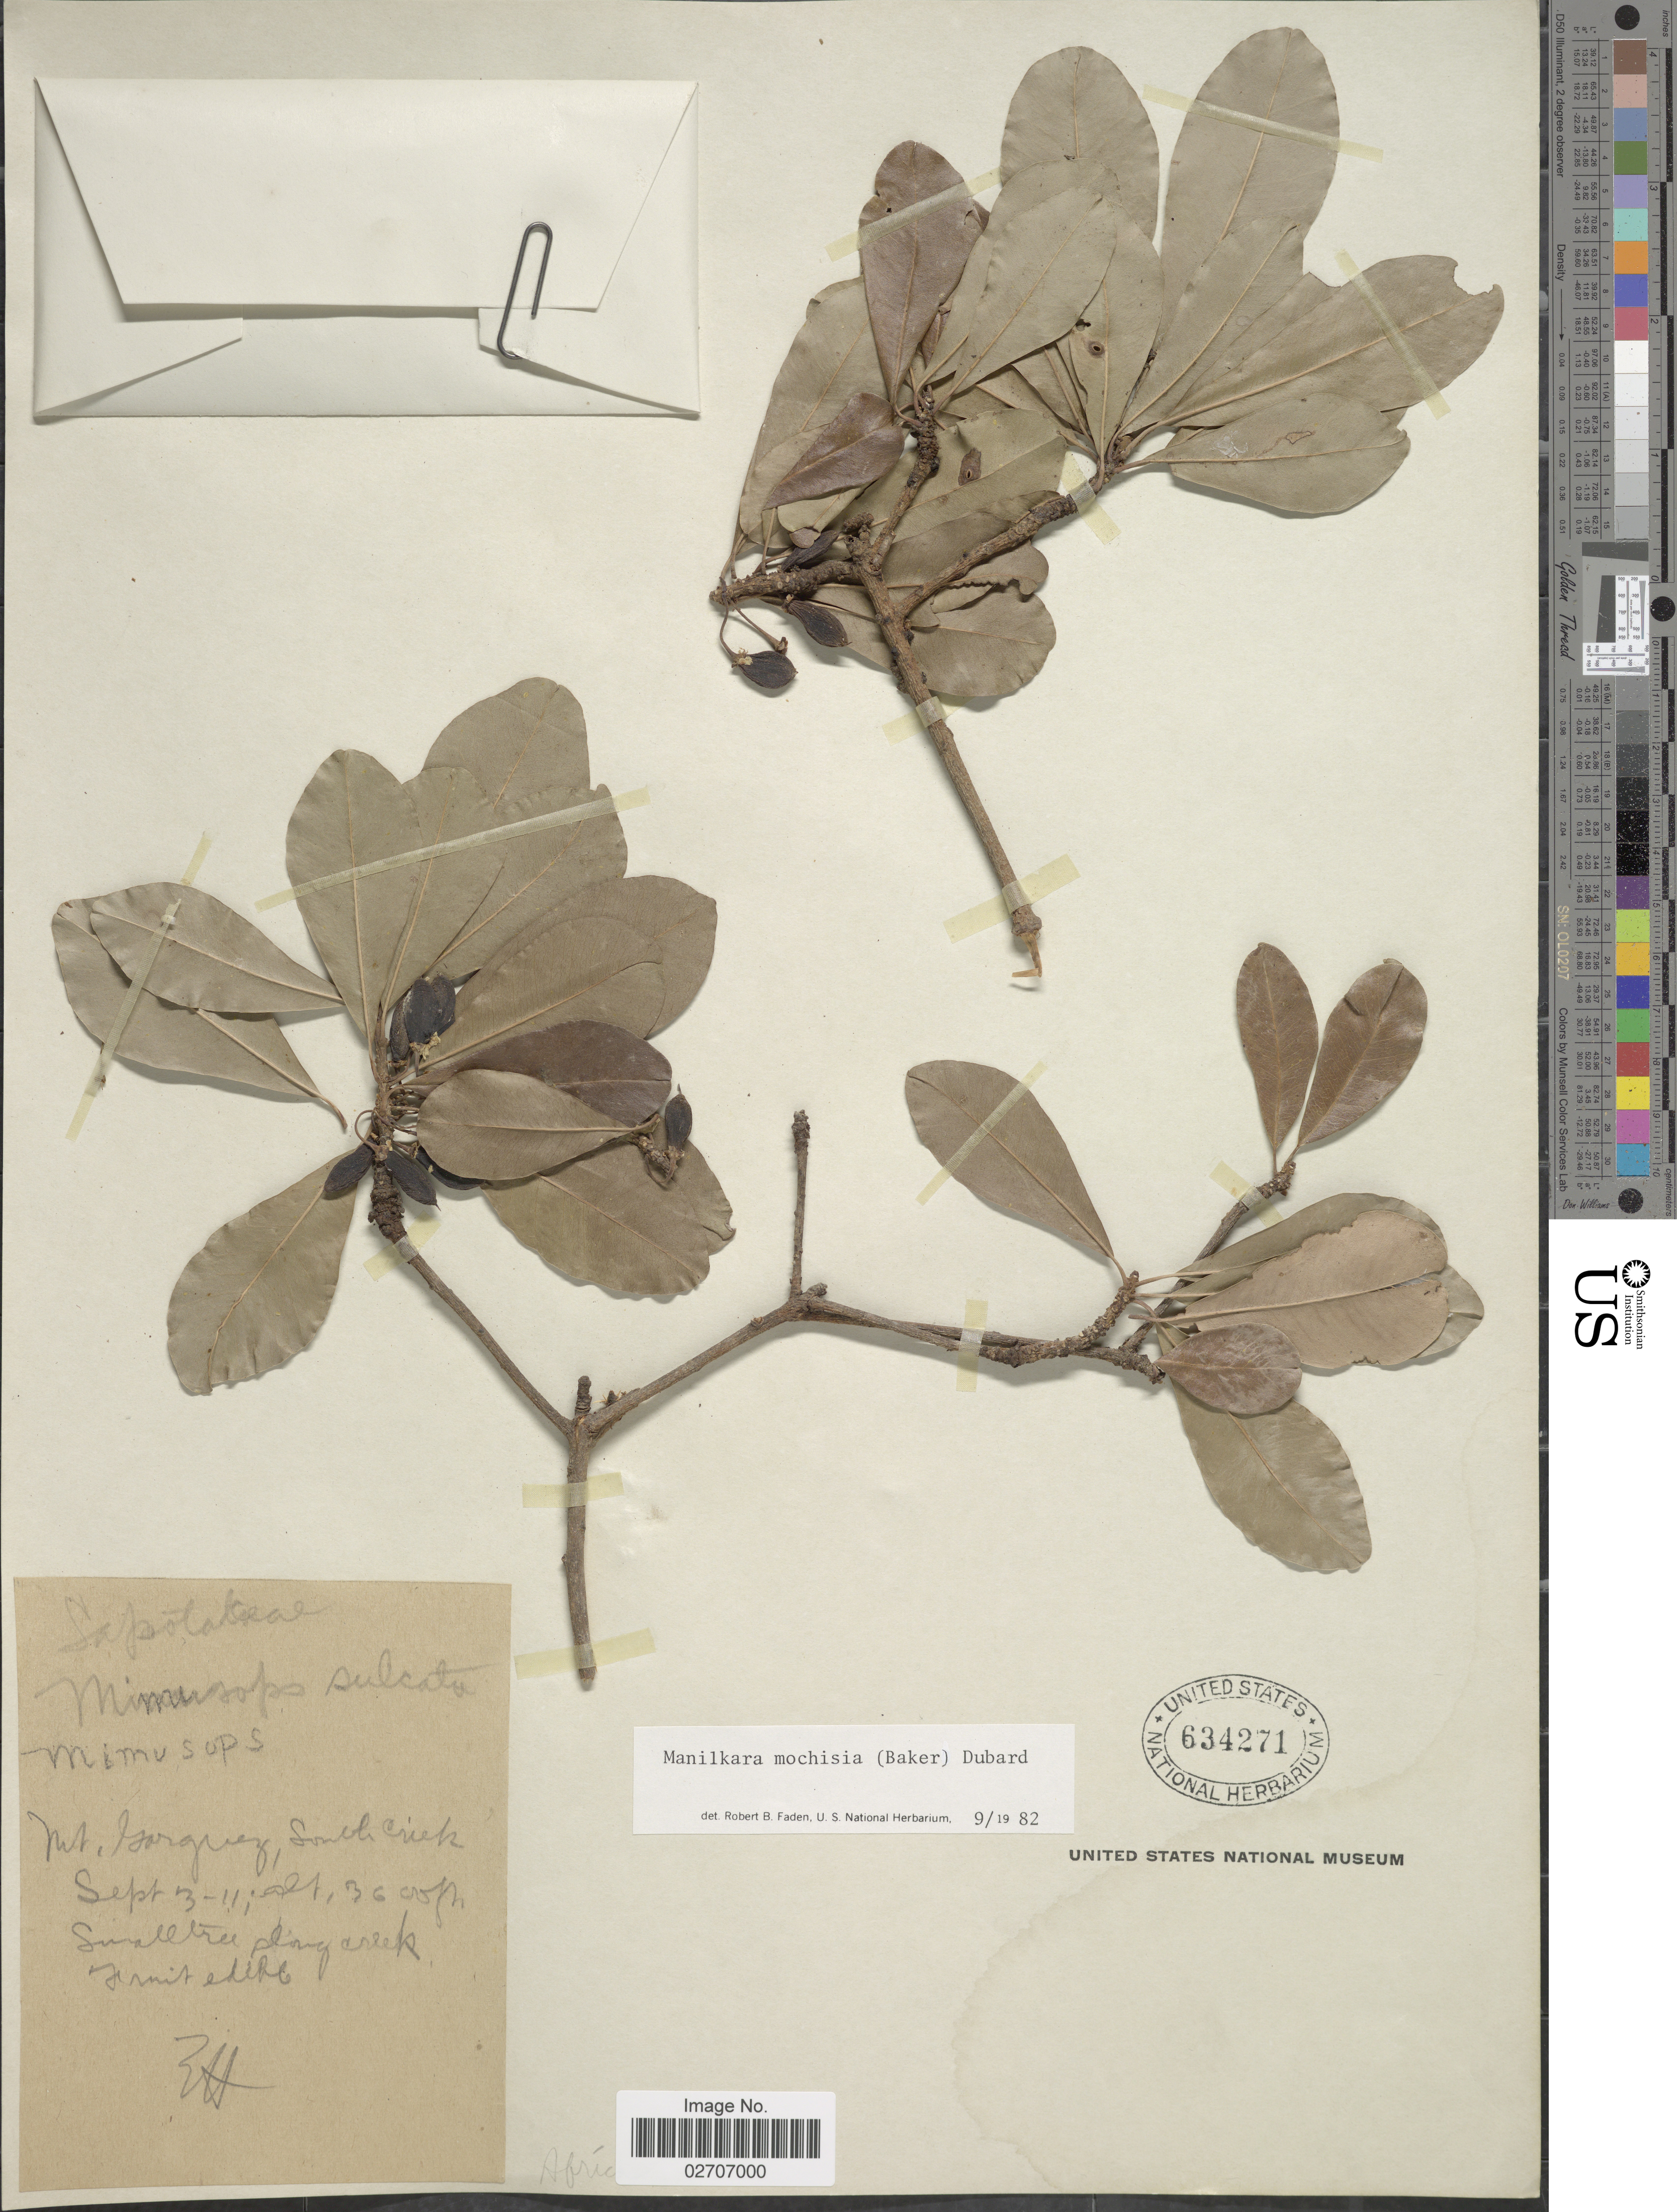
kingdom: Plantae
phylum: Tracheophyta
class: Magnoliopsida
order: Ericales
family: Sapotaceae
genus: Manilkara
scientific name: Manilkara mochisia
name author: (Baker) Dubard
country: Kenya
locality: Mt. Garguez, South creek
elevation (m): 1097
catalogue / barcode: US 634271